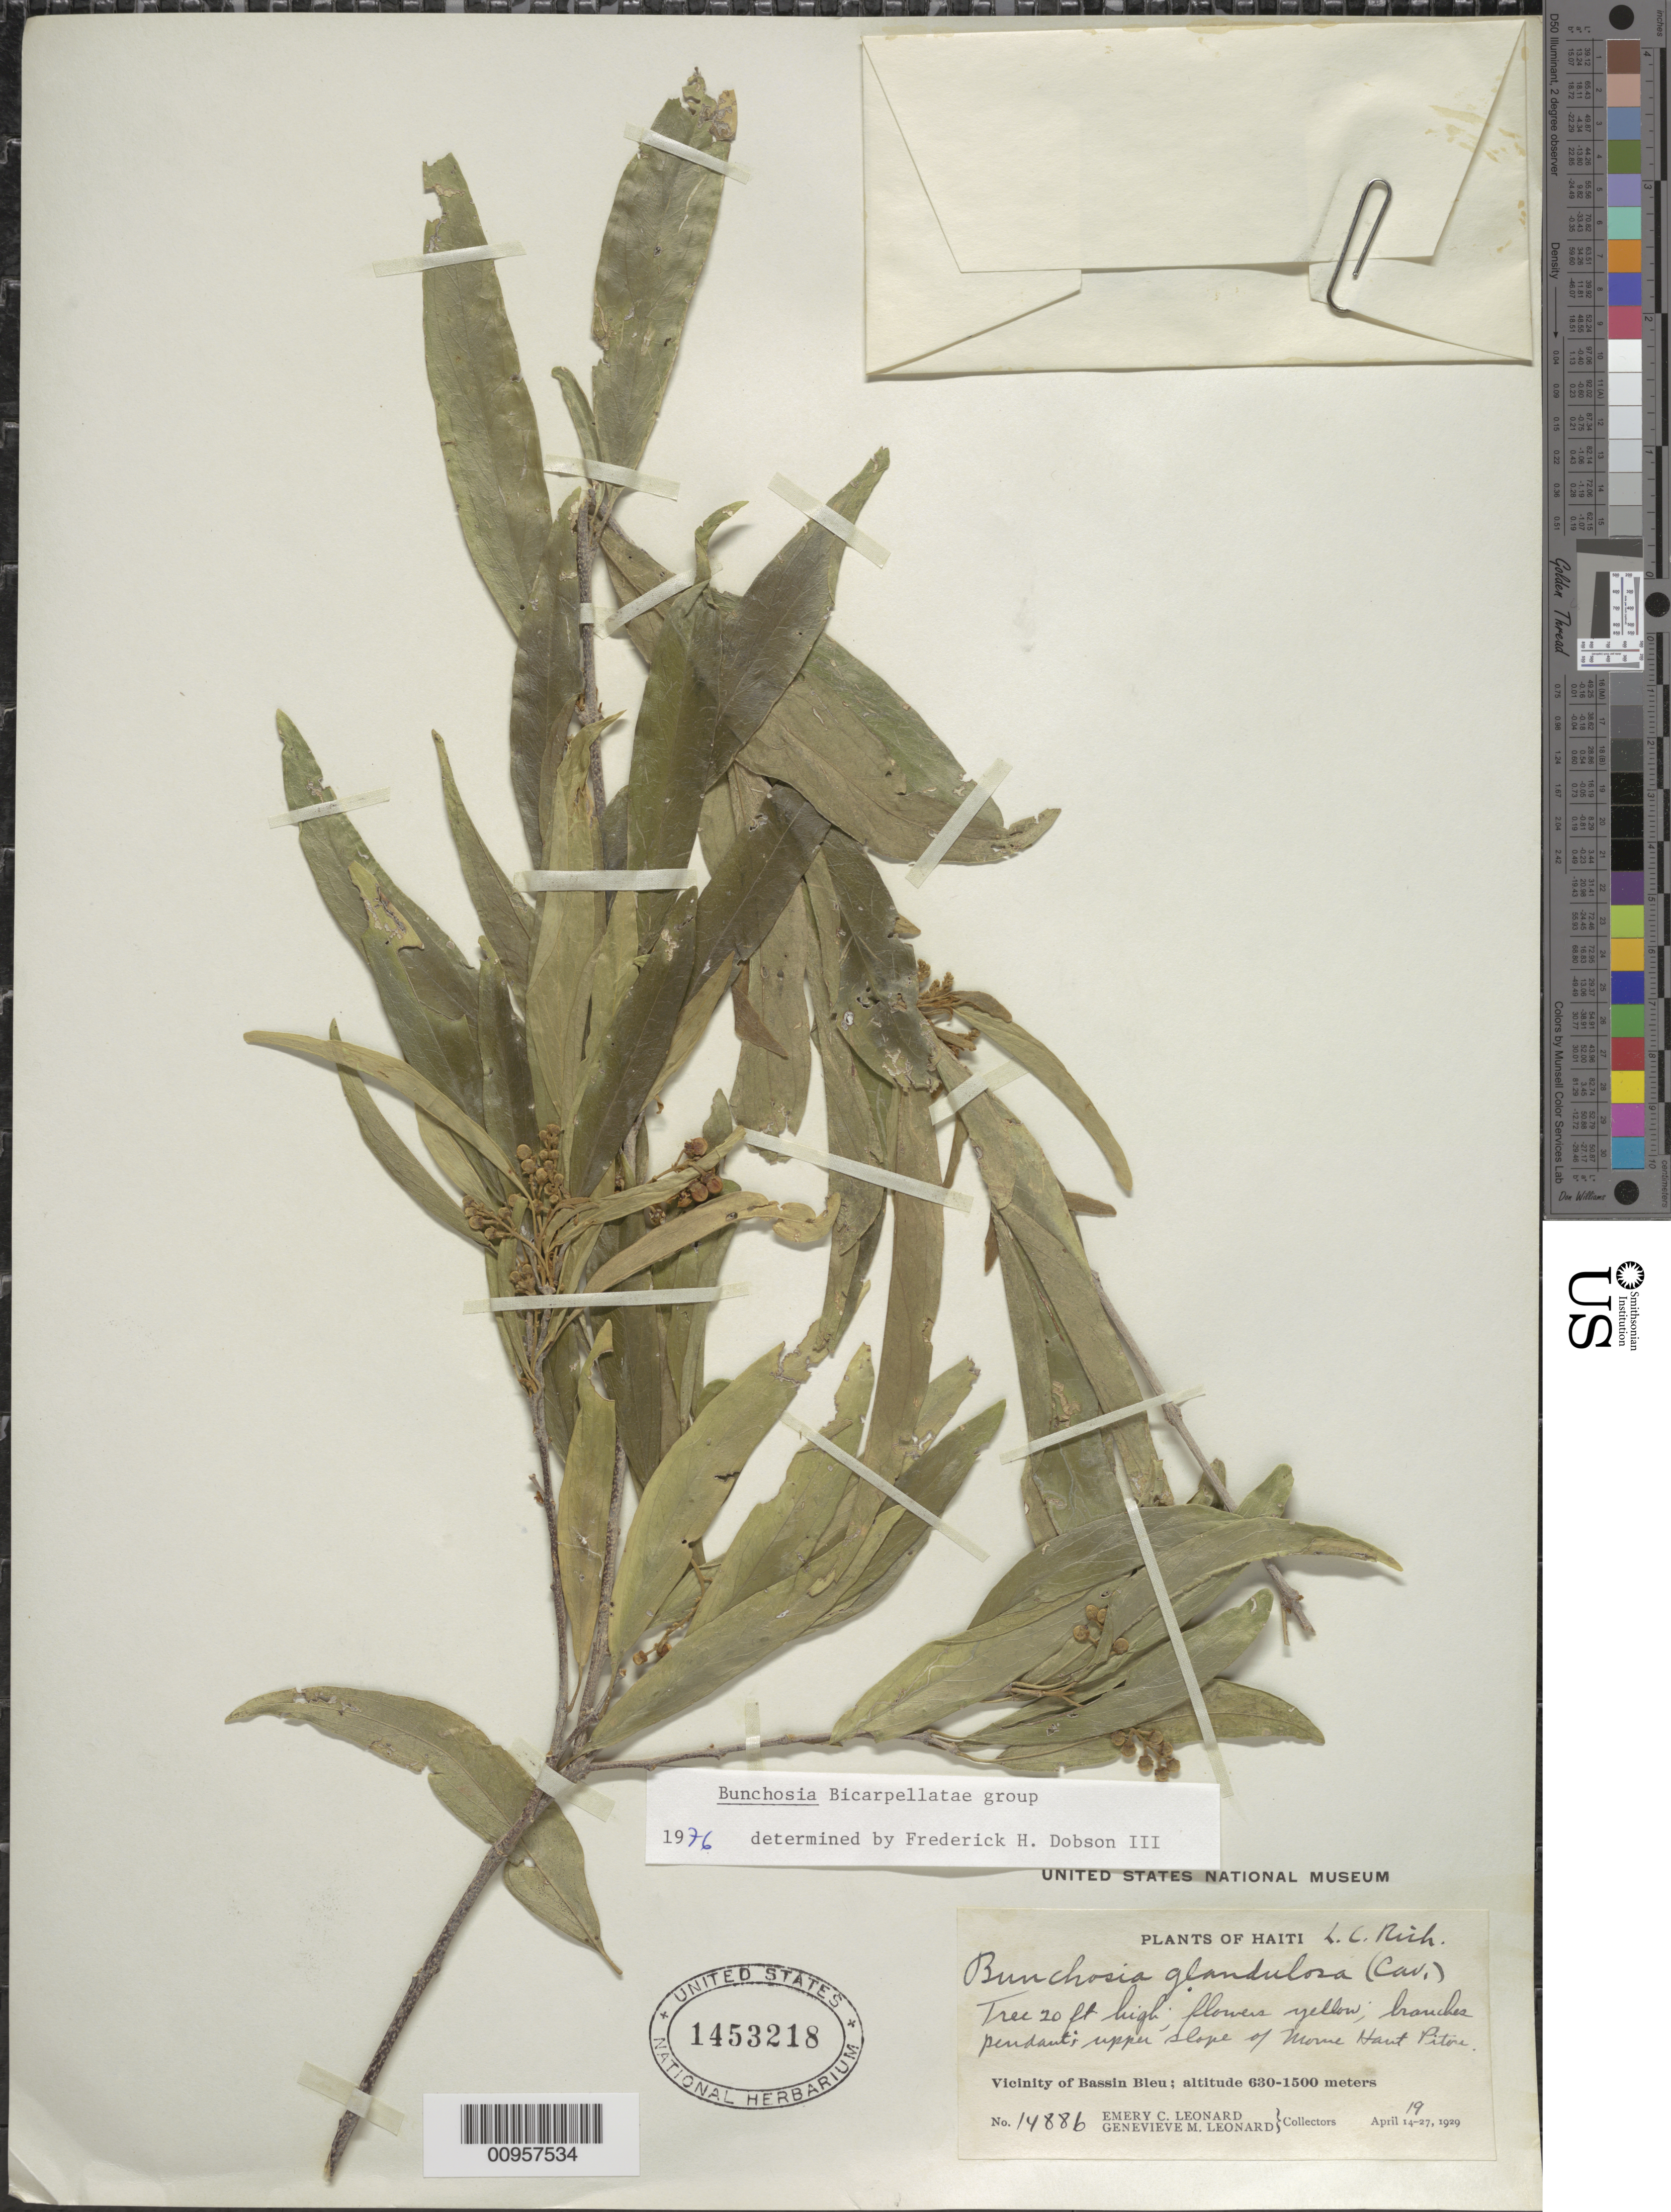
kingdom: Plantae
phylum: Tracheophyta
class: Magnoliopsida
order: Malpighiales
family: Malpighiaceae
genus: Bunchosia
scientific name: Bunchosia glandulosa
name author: (Cav.) DC.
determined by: Dobson, Frederick H.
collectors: E. C. Leonard & G. M. Leonard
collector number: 14886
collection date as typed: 19 Apr 1929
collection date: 1929-04-19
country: Haiti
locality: Vicinity of Bassin Bleu, upper slope of Morne Haut Pitons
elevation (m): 630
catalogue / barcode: US 1453218